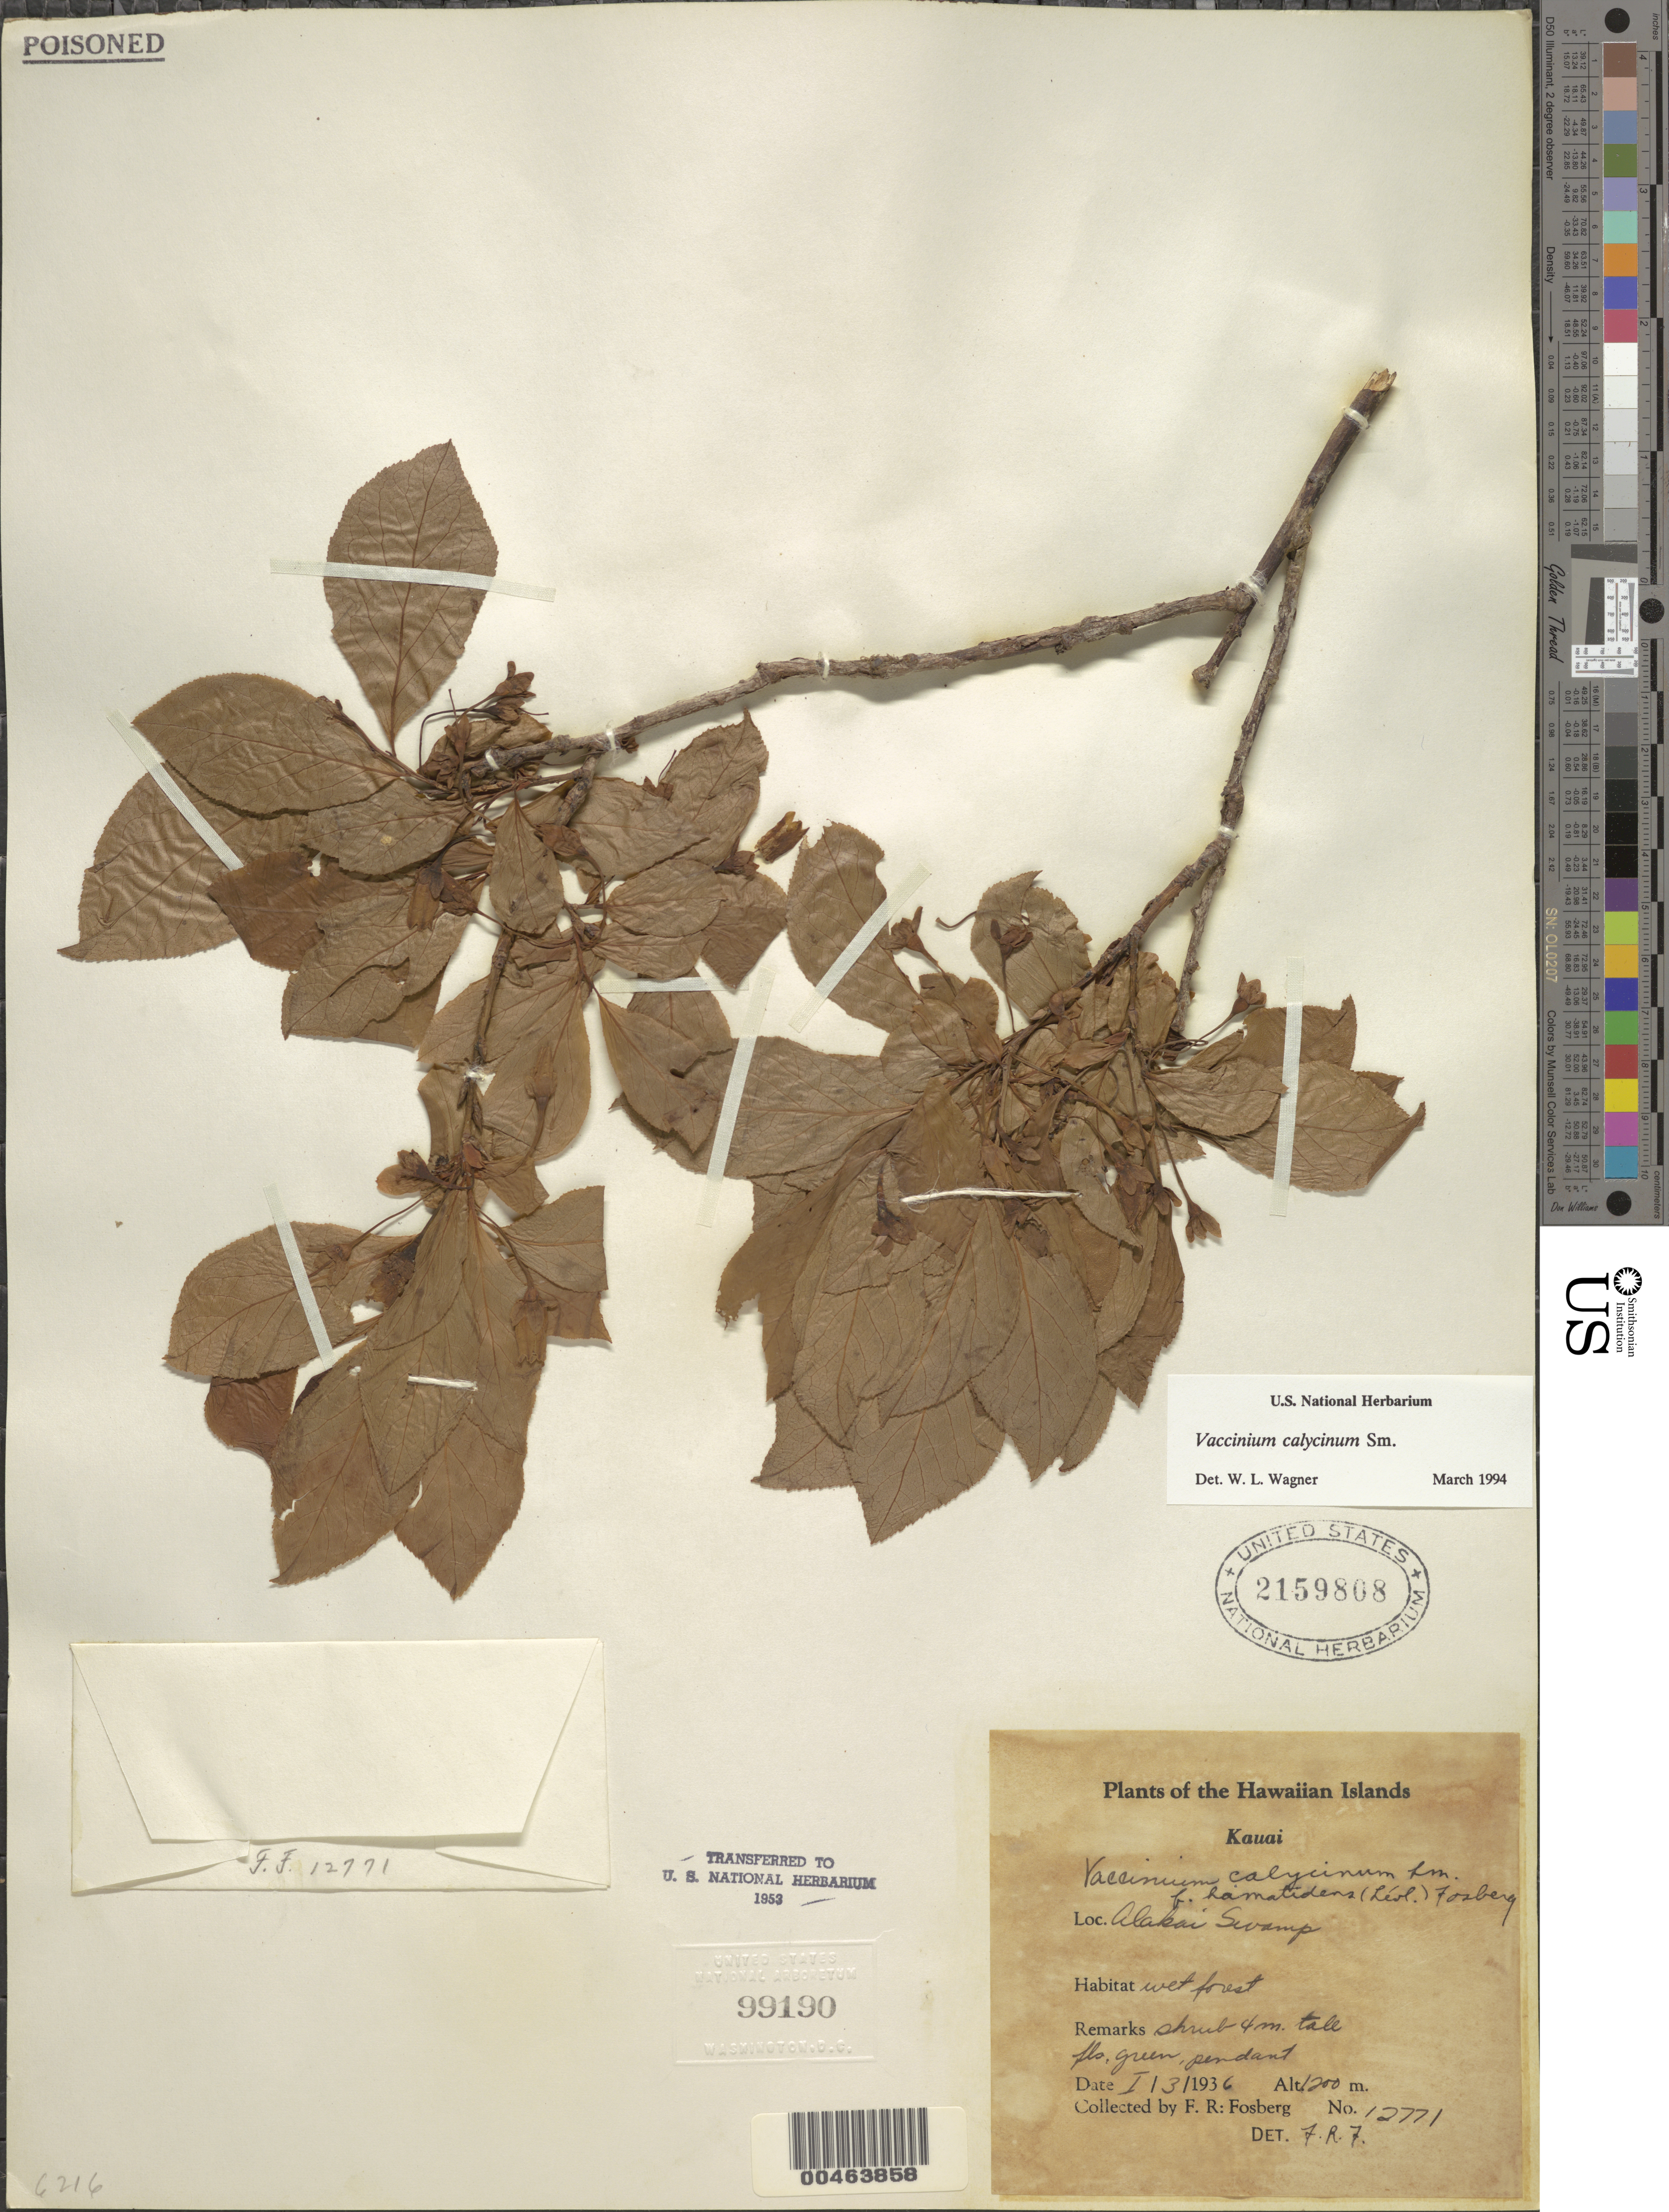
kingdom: Plantae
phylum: Tracheophyta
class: Magnoliopsida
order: Ericales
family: Ericaceae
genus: Vaccinium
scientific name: Vaccinium calycinum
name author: Sm.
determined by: Wagner, W. L., (BOT), Smithsonian Institution - National Museum of Natural History (UNITED STATES)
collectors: F. R. Fosberg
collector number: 12771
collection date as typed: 3 Jan 1936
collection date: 1936-01-03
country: United States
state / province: Hawaii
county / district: Kauai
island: Kaua'i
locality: Alakai Swamp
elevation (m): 1200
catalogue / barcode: US 2159808